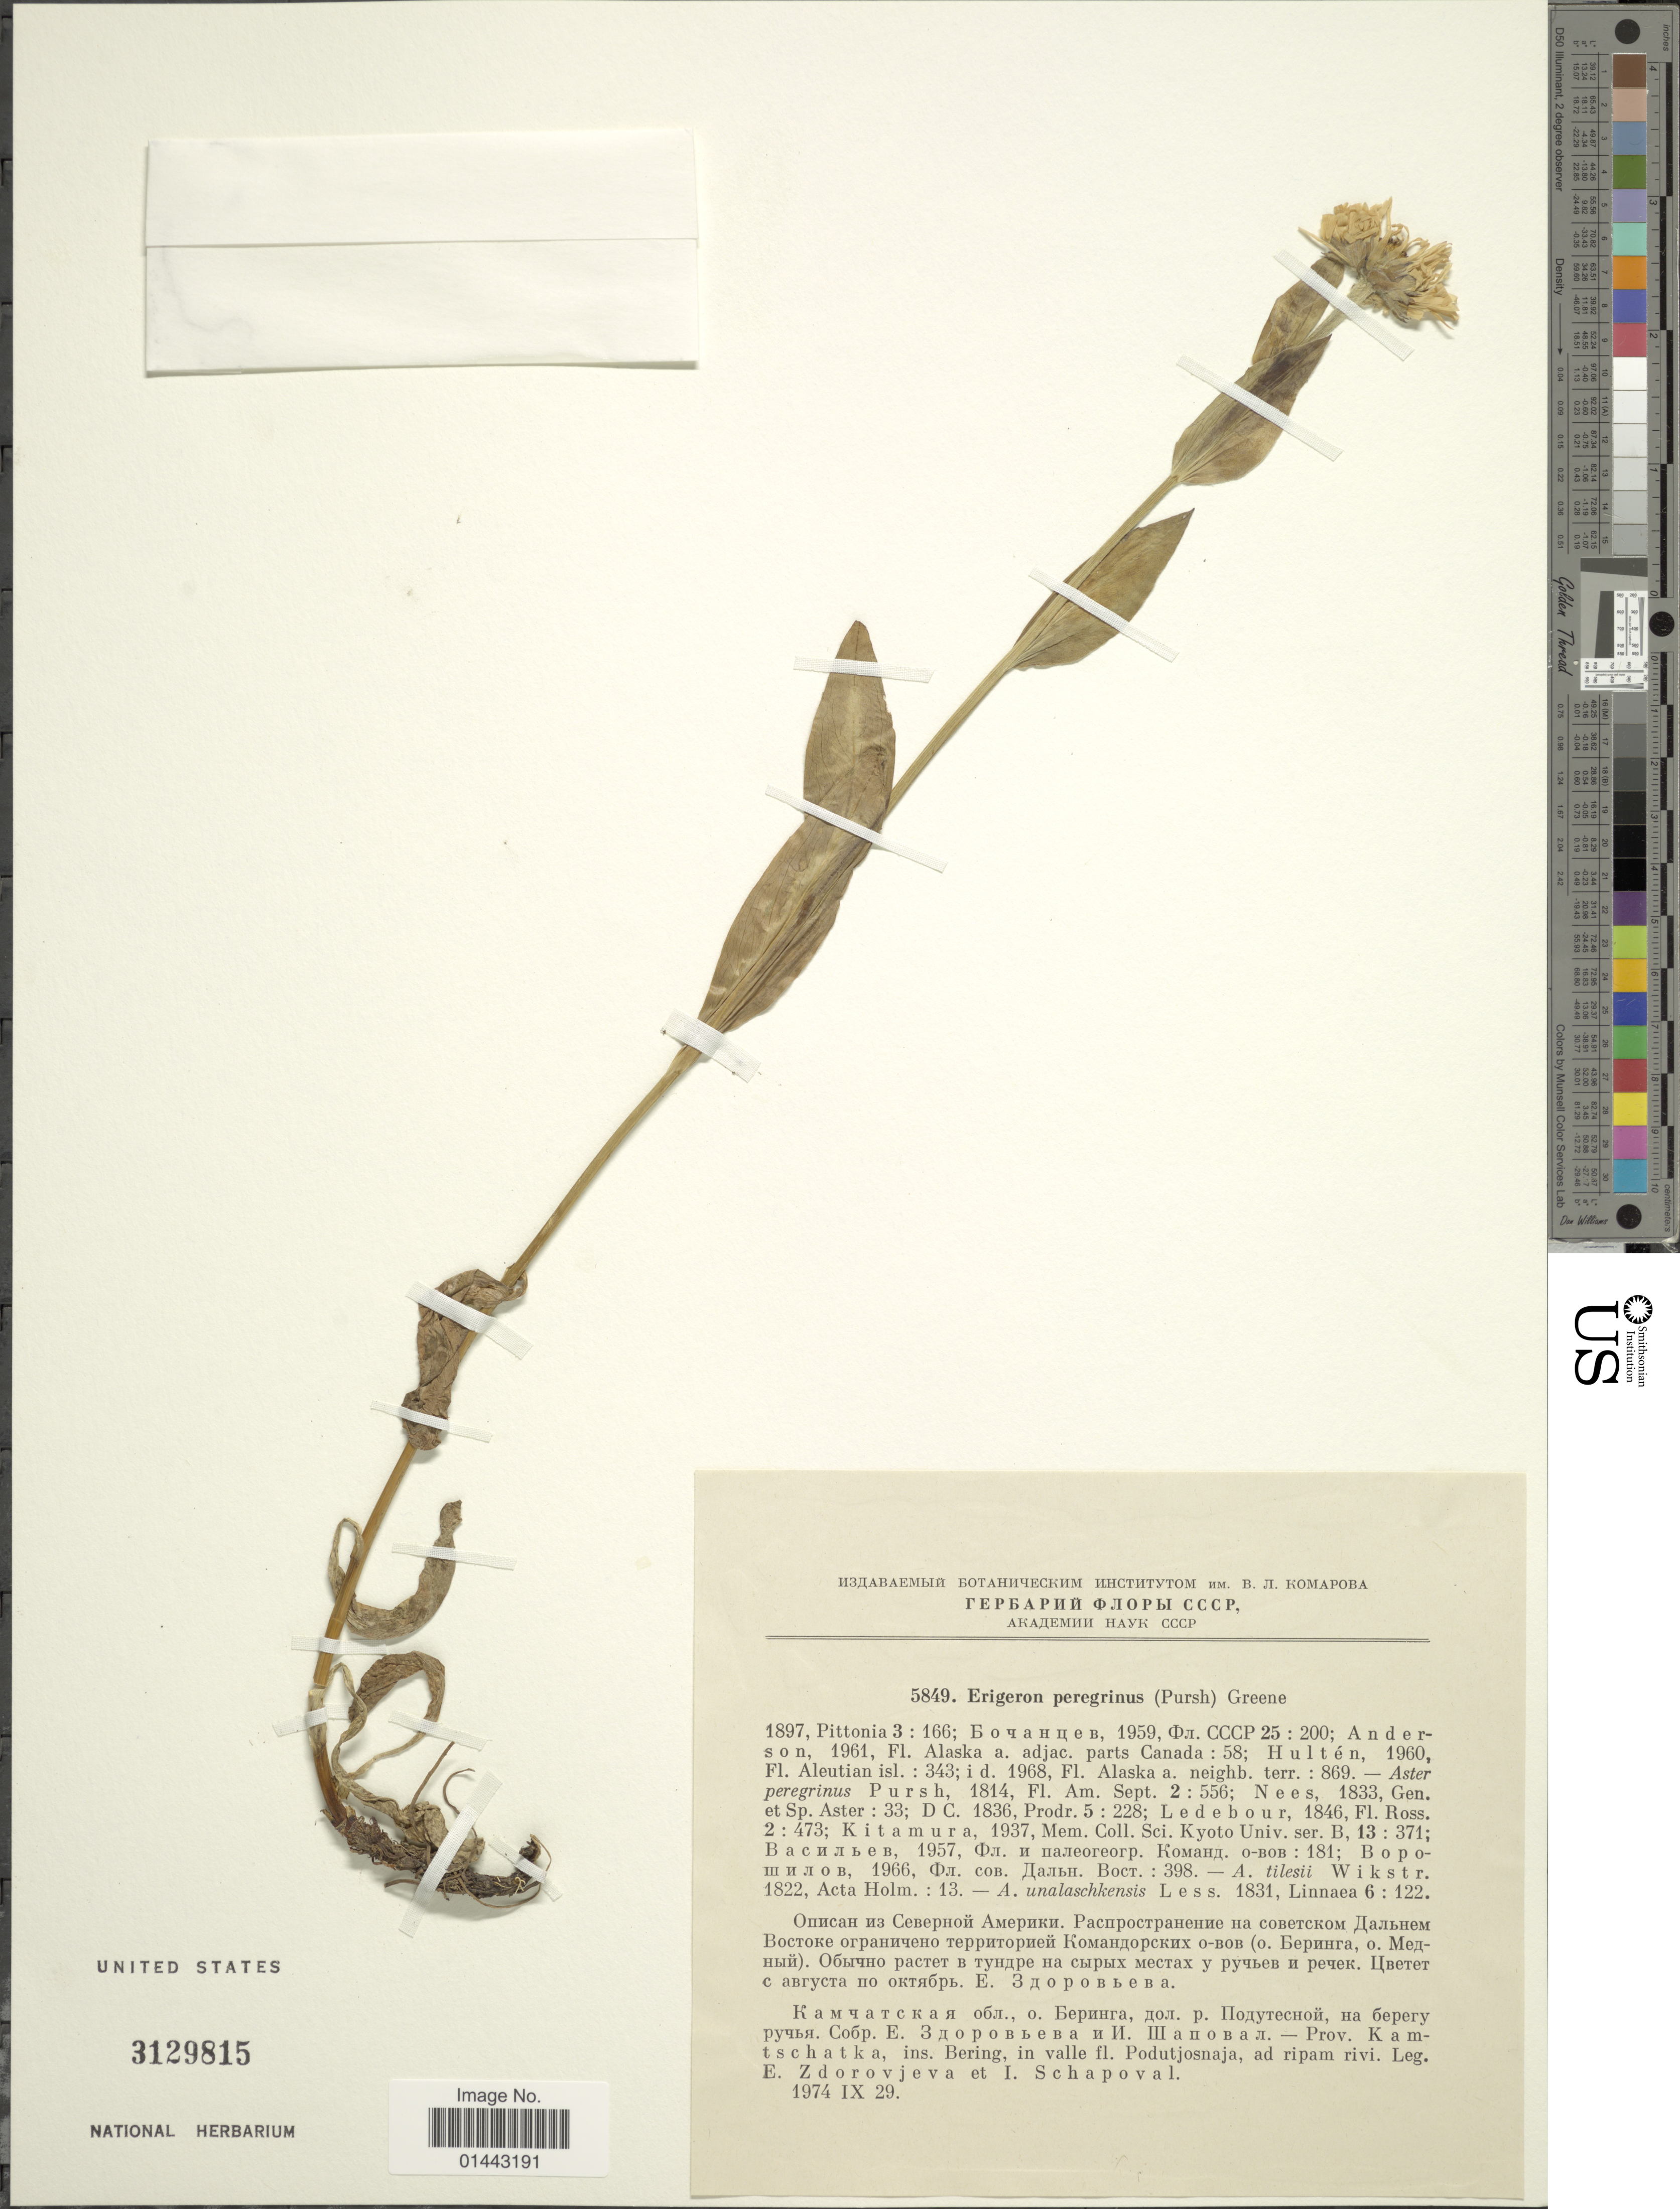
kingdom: Plantae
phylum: Tracheophyta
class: Magnoliopsida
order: Asterales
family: Asteraceae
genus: Erigeron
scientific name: Erigeron peregrinus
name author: (Banks ex Pursh) Greene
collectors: E. Zdorovjeva & I. Schapoval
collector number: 5849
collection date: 1974-09-29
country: Russian Federation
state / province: Kamchatka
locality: Prov. Kamtschatka, ins. Bering, in valle fl. Podutjosnaja, ad ripam rivi.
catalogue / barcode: US 3129815